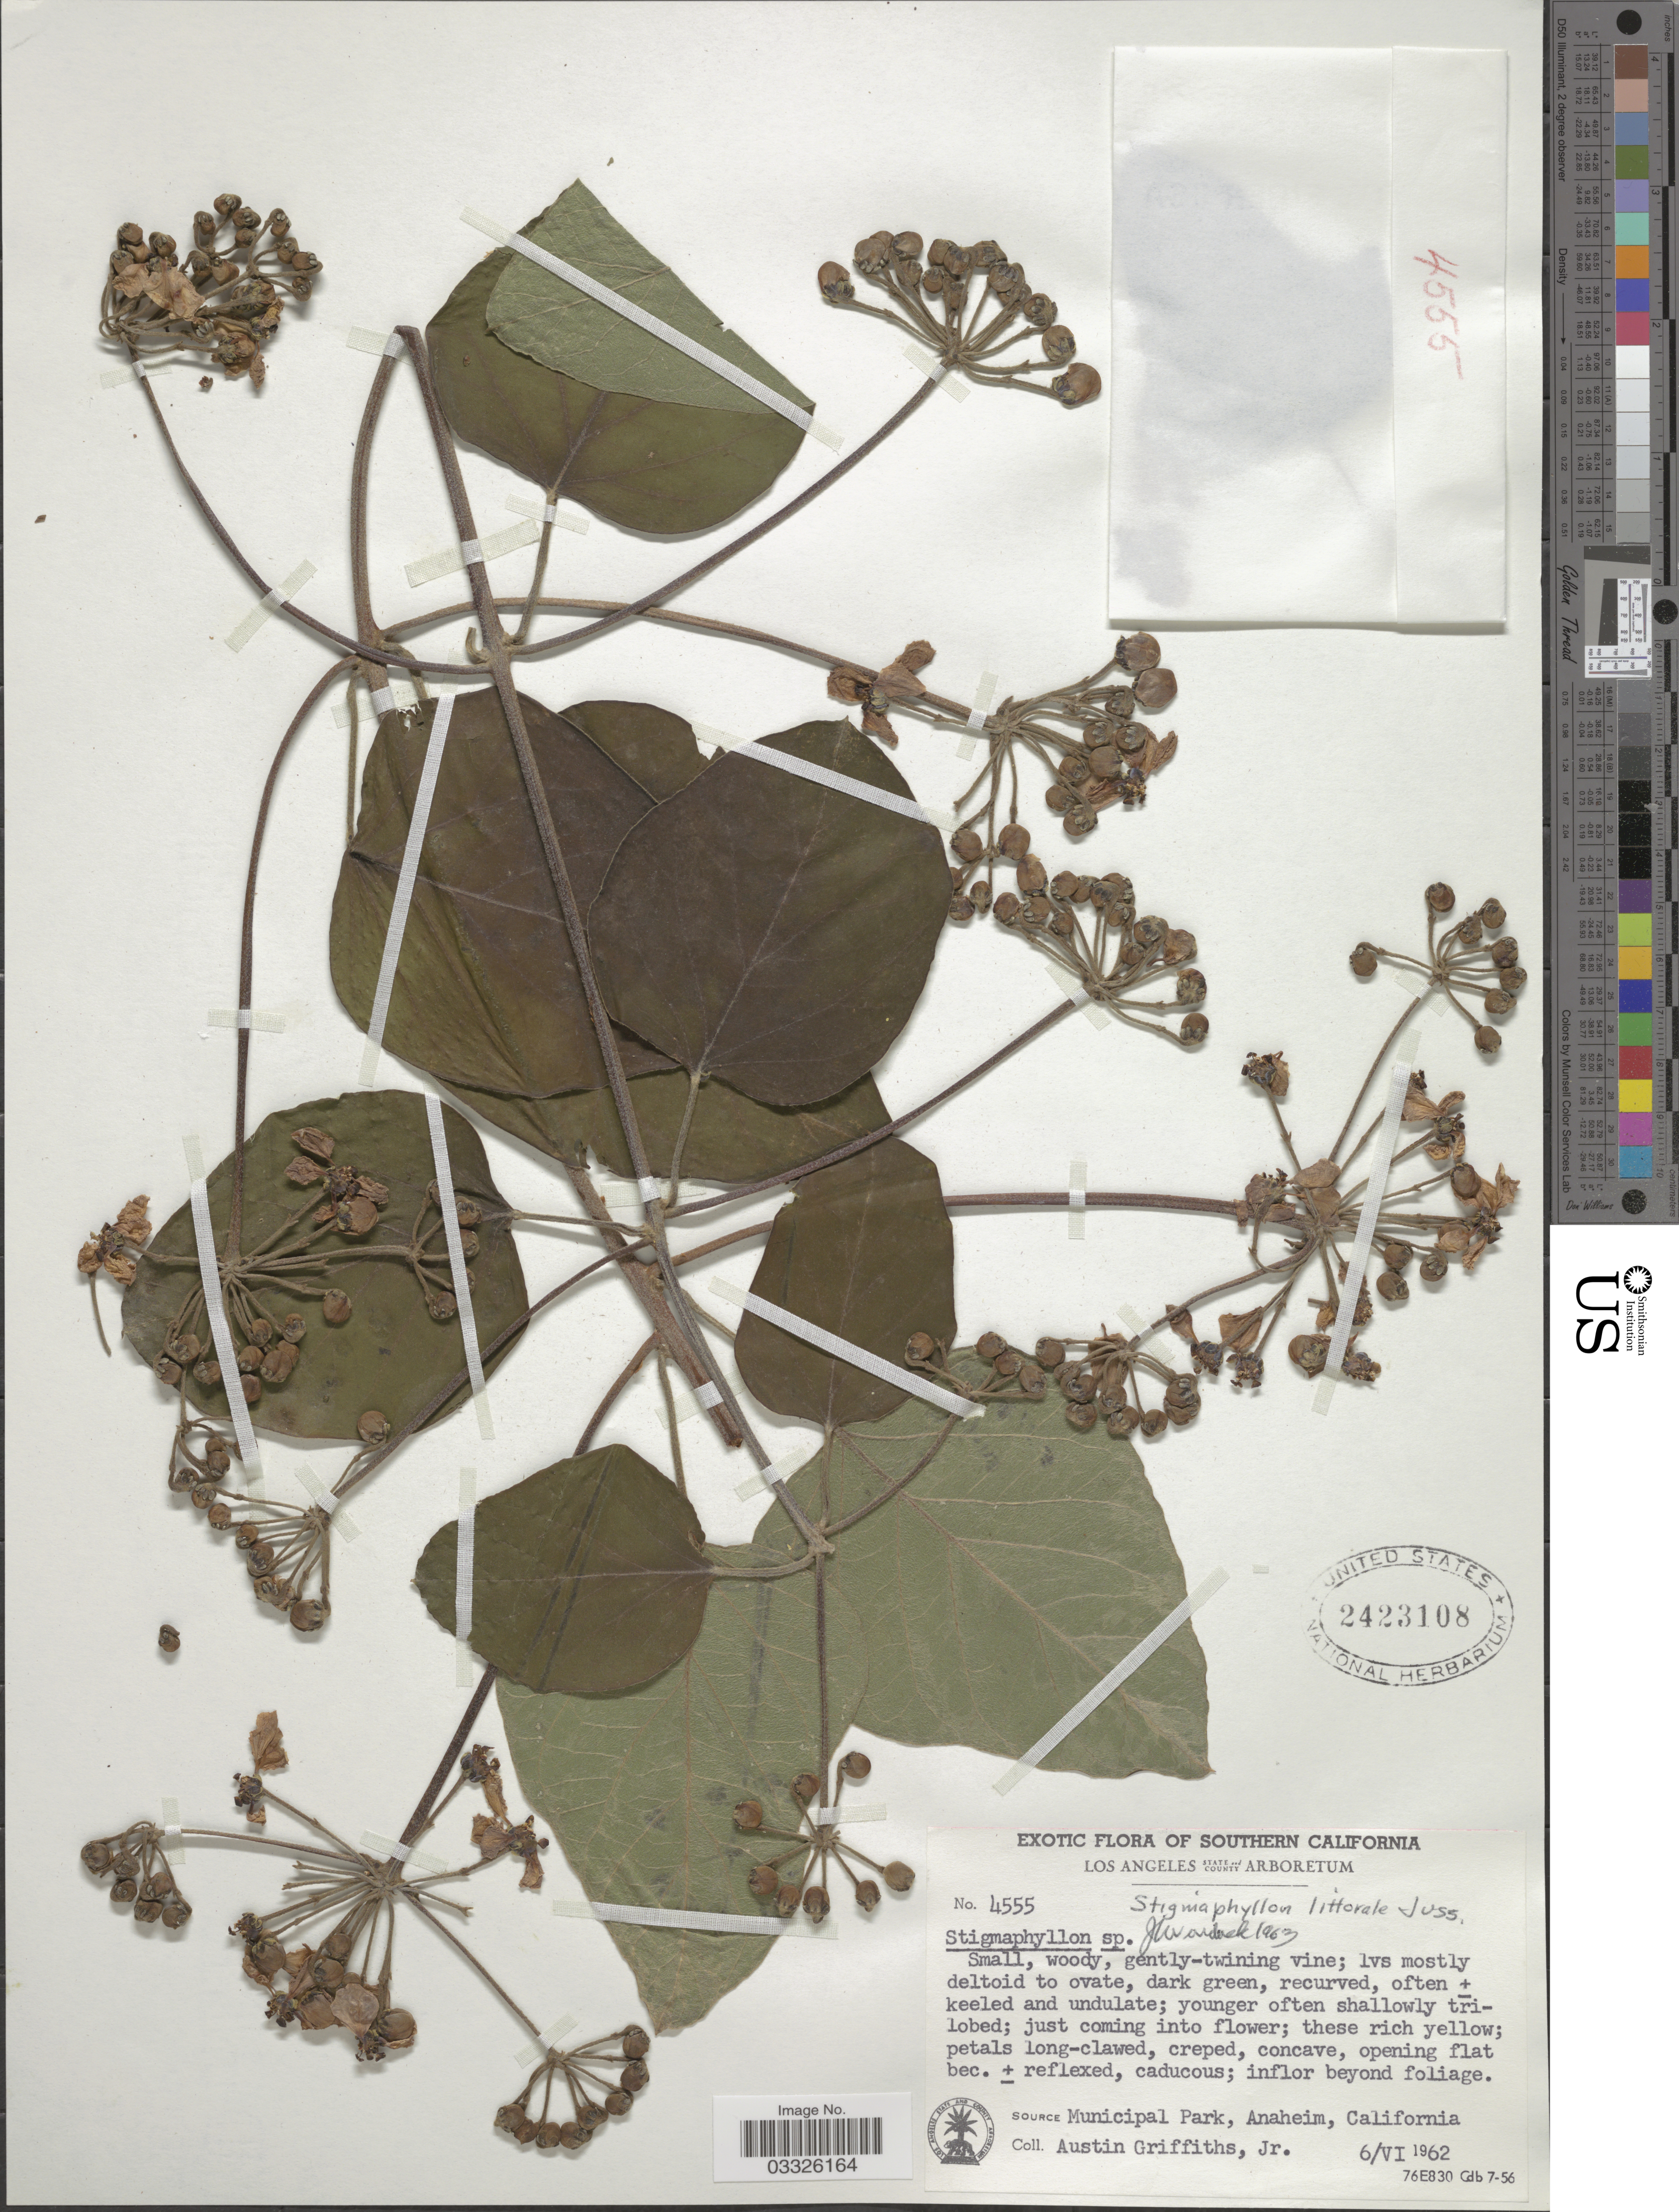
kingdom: Plantae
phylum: Tracheophyta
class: Magnoliopsida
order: Malpighiales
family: Malpighiaceae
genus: Stigmaphyllon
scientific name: Stigmaphyllon littorale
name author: A. Juss.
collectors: A. Griffiths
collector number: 4555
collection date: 1962-06-06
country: United States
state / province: California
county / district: Los Angeles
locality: Southern California. Los Angeles State and County Arboretum.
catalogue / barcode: US 2423108